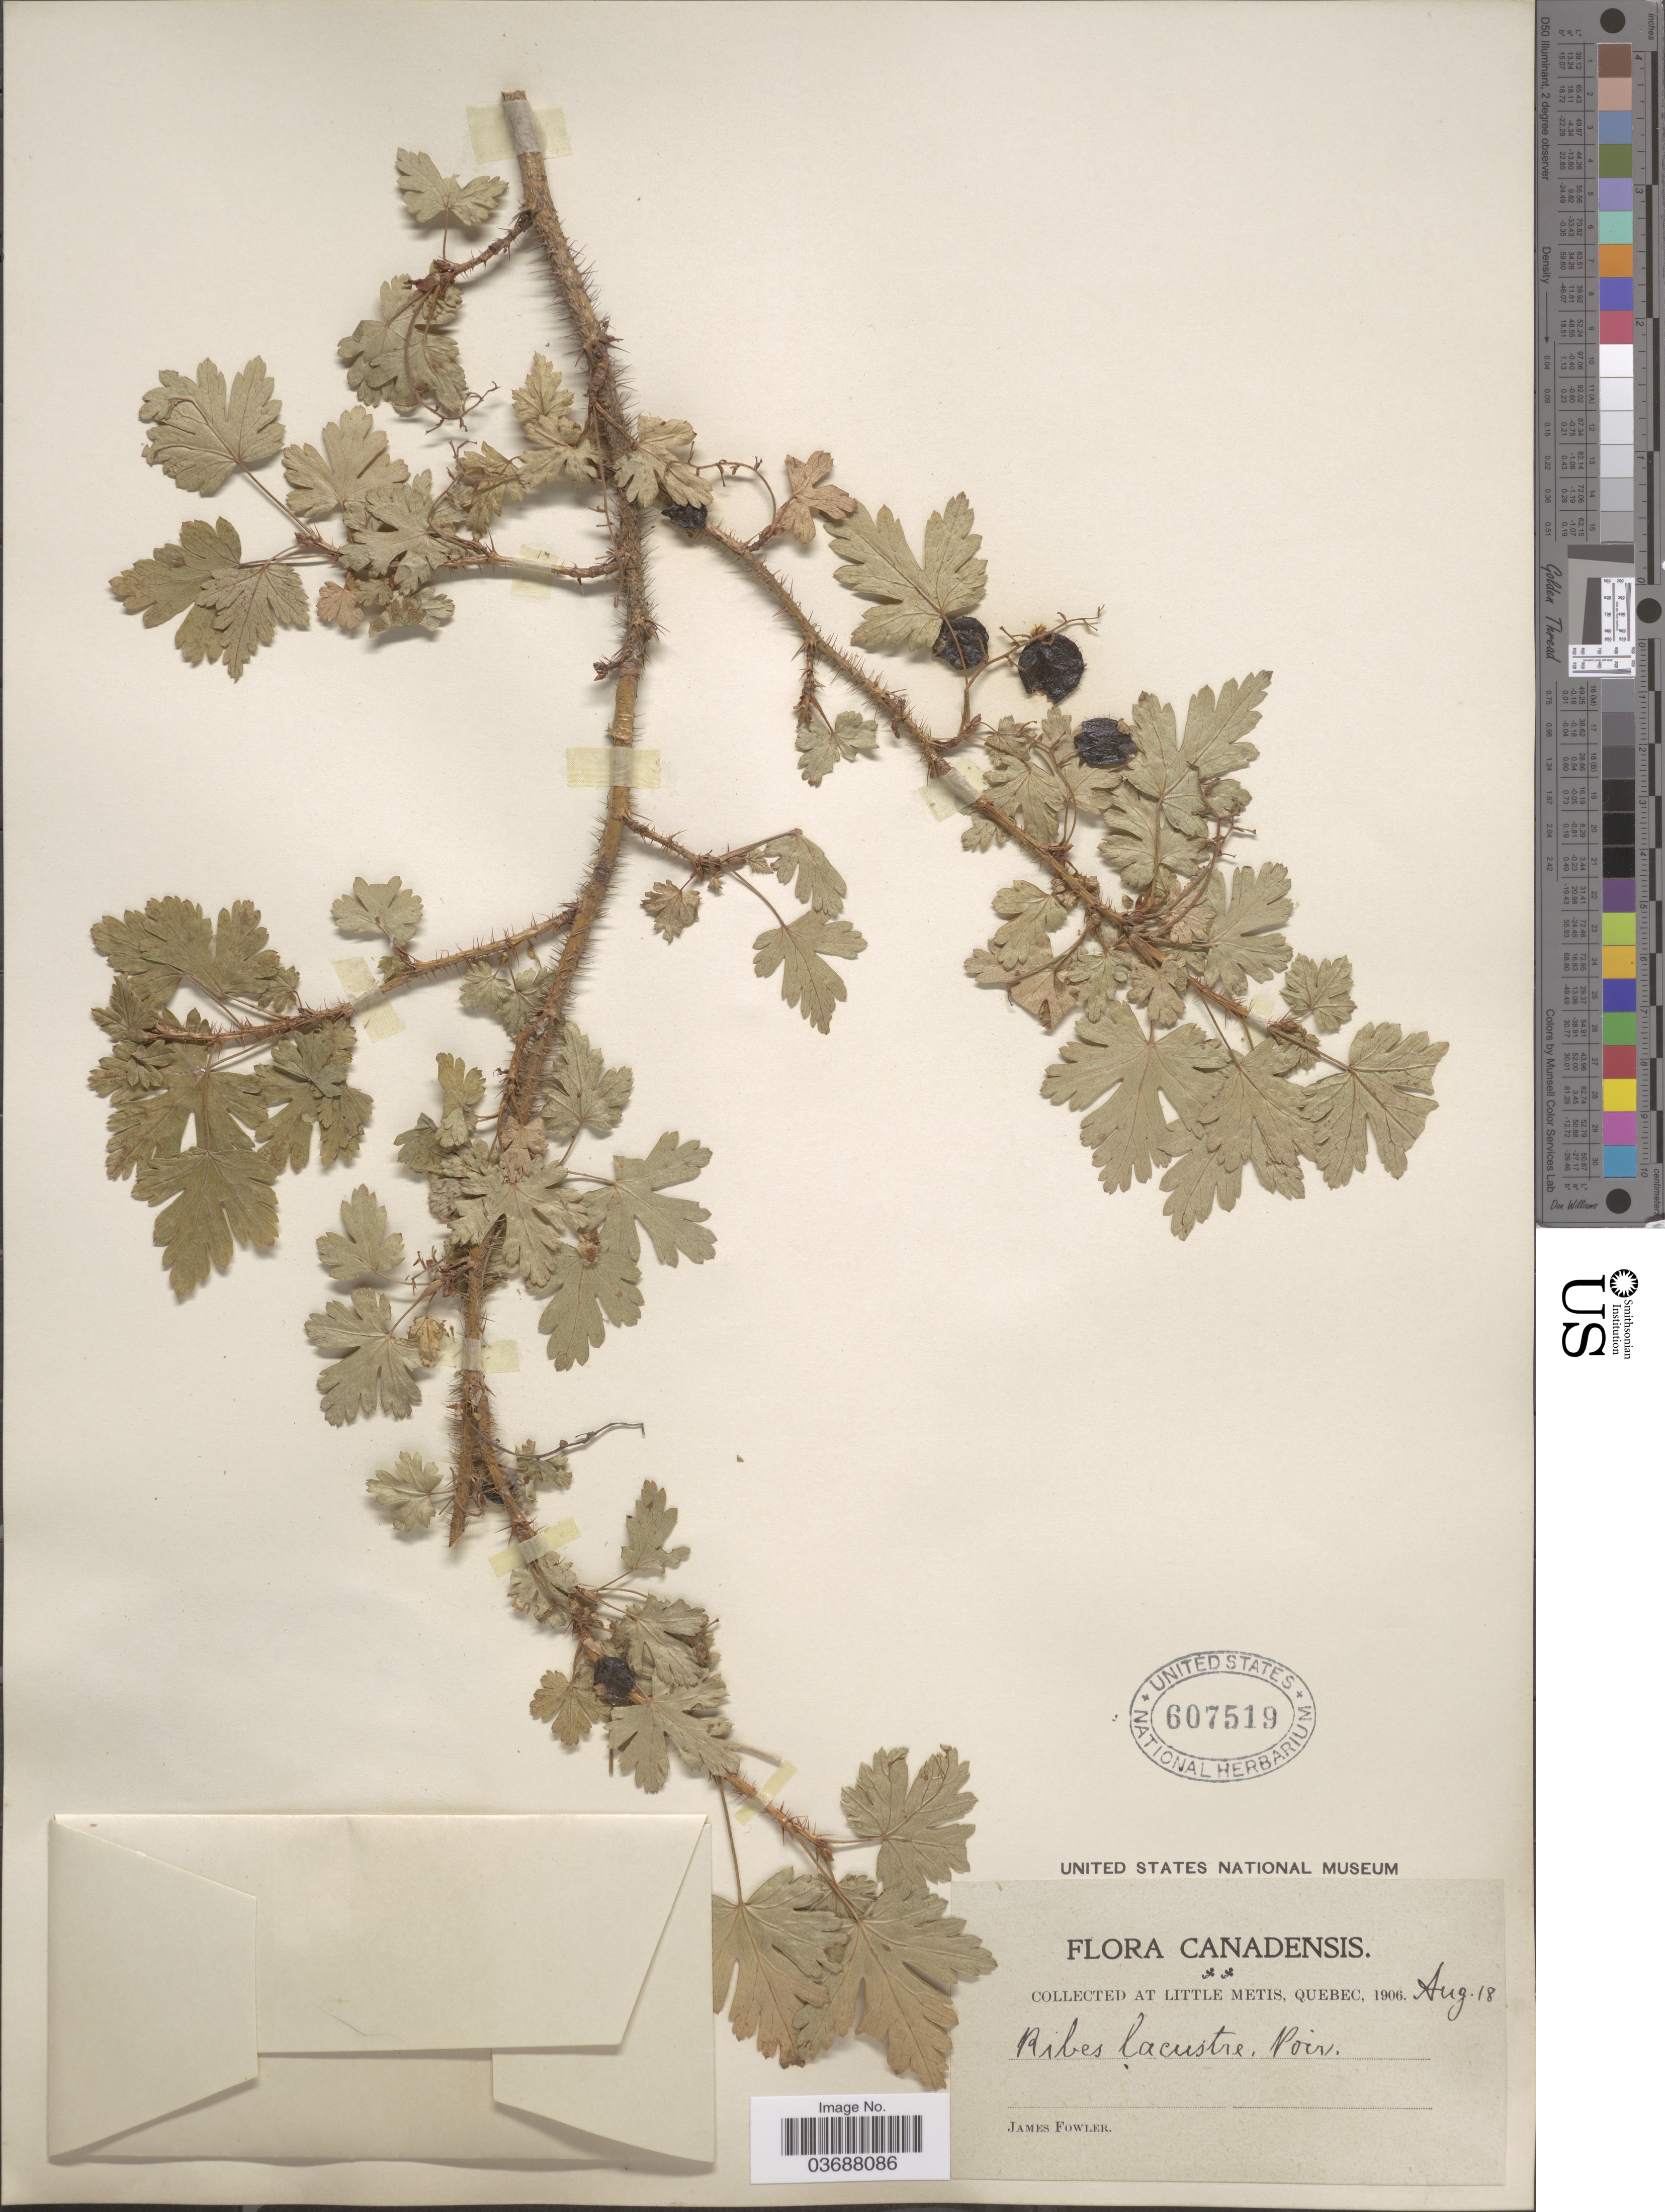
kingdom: Plantae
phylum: Tracheophyta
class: Magnoliopsida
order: Saxifragales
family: Grossulariaceae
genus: Ribes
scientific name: Ribes lacustre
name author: (Pers.) Poir.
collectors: J. P. Fowler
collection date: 1906-08-18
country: Canada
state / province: Quebec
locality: At Little Metis.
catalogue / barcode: US 607519